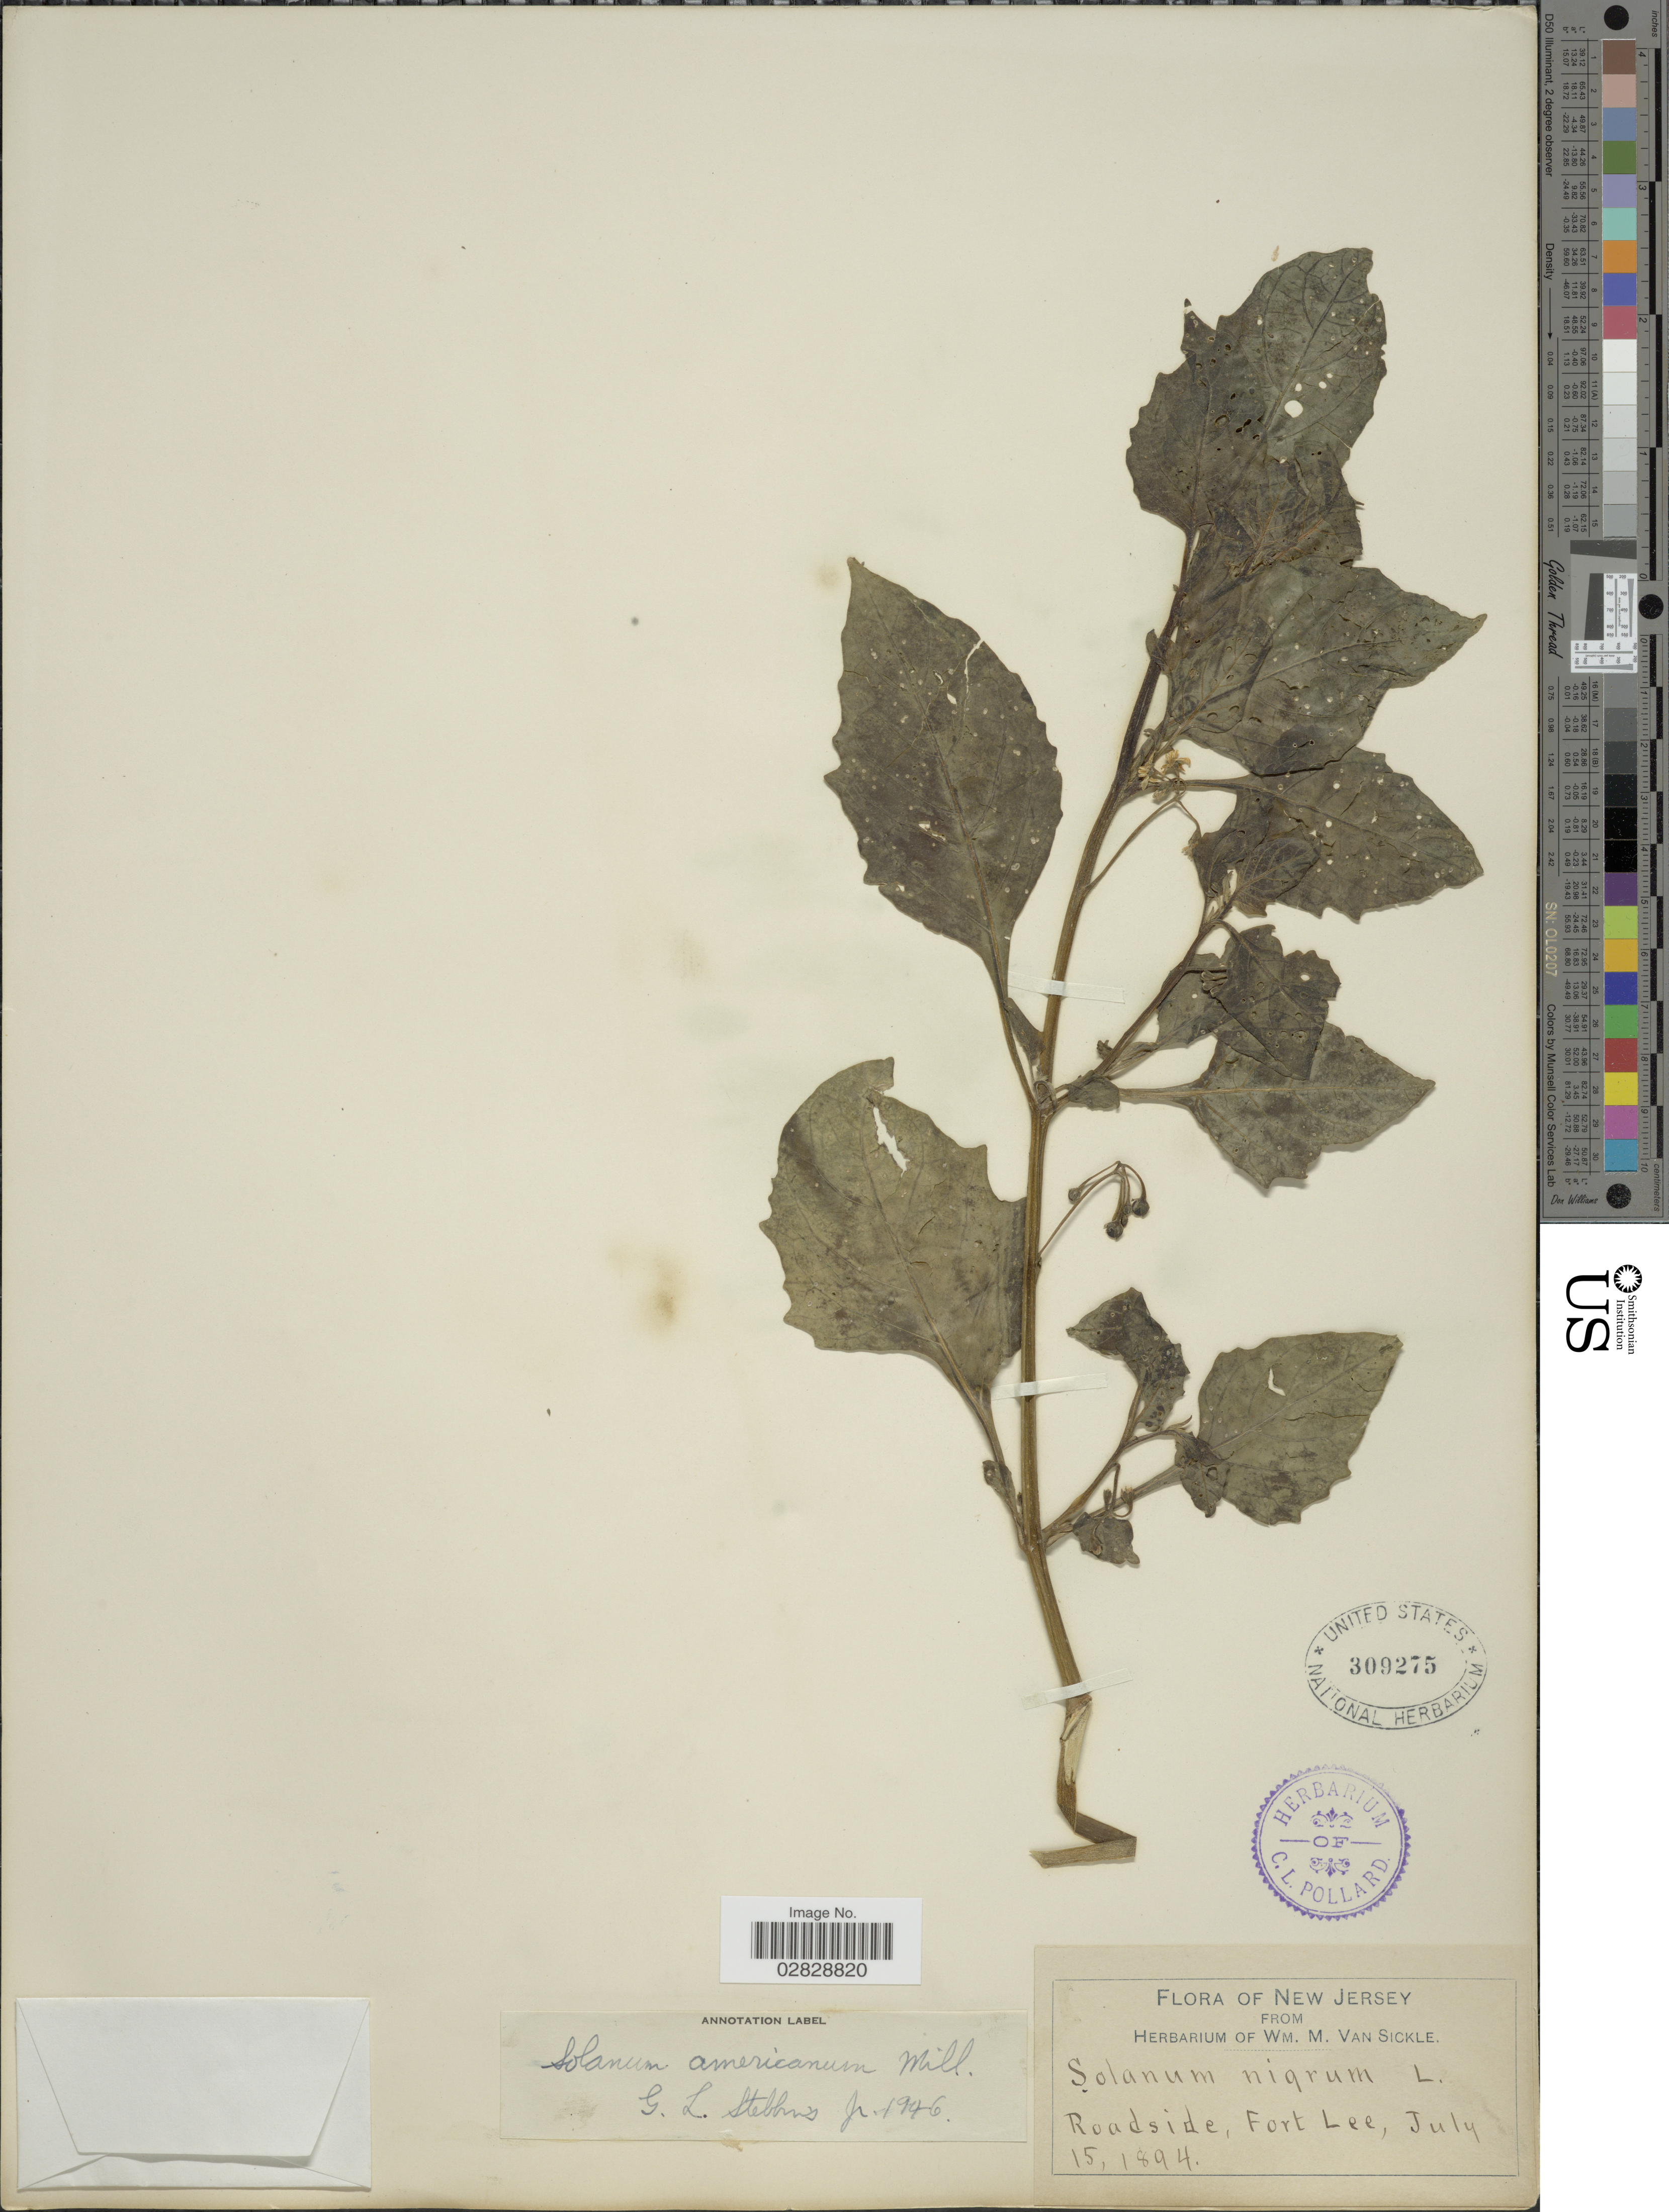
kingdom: Plantae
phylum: Tracheophyta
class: Magnoliopsida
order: Solanales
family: Solanaceae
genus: Solanum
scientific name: Solanum emulans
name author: Raf.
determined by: Knapp, S. D.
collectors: ex herb. Wm. M. Van Sickle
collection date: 1894-07-15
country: United States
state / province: New Jersey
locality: Roadside, Fort Lee.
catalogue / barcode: US 309275